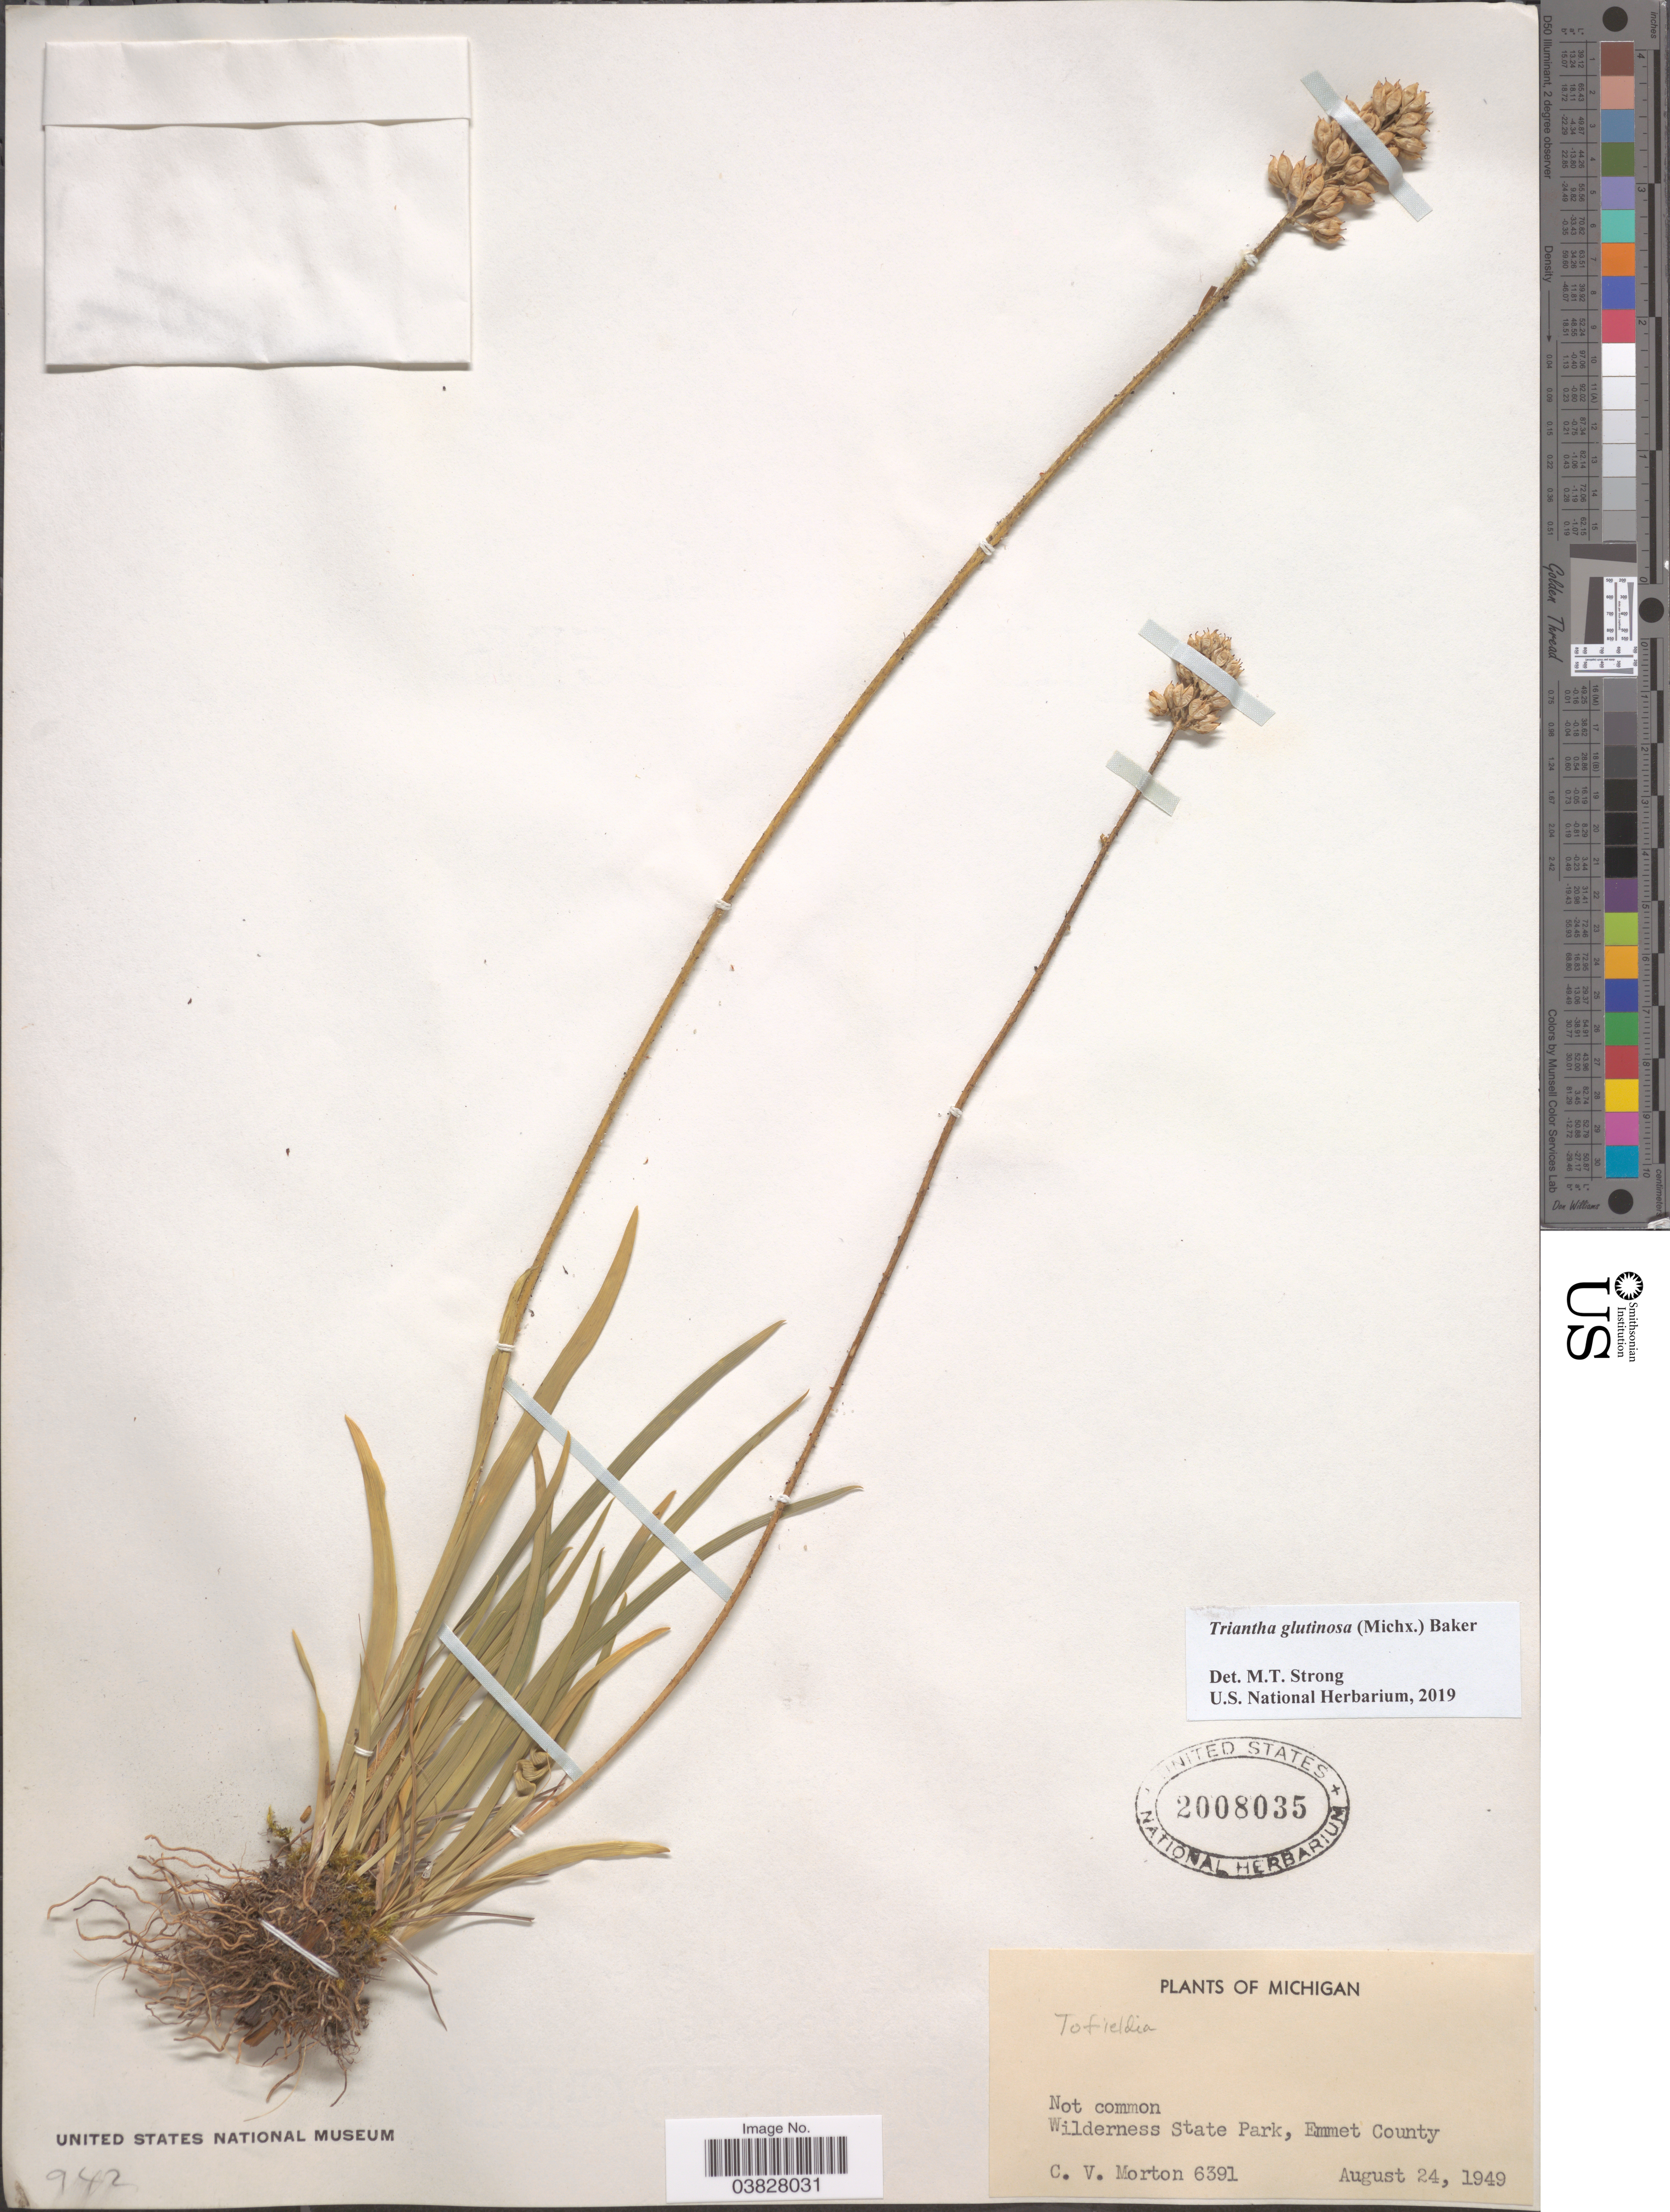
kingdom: Plantae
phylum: Tracheophyta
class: Liliopsida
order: Alismatales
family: Tofieldiaceae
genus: Triantha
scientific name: Triantha glutinosa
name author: (Michx.) Baker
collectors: C. V. Morton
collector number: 6391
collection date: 1949-08-24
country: United States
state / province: Michigan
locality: Wilderness State Park, Emmet County.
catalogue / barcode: US 2008035